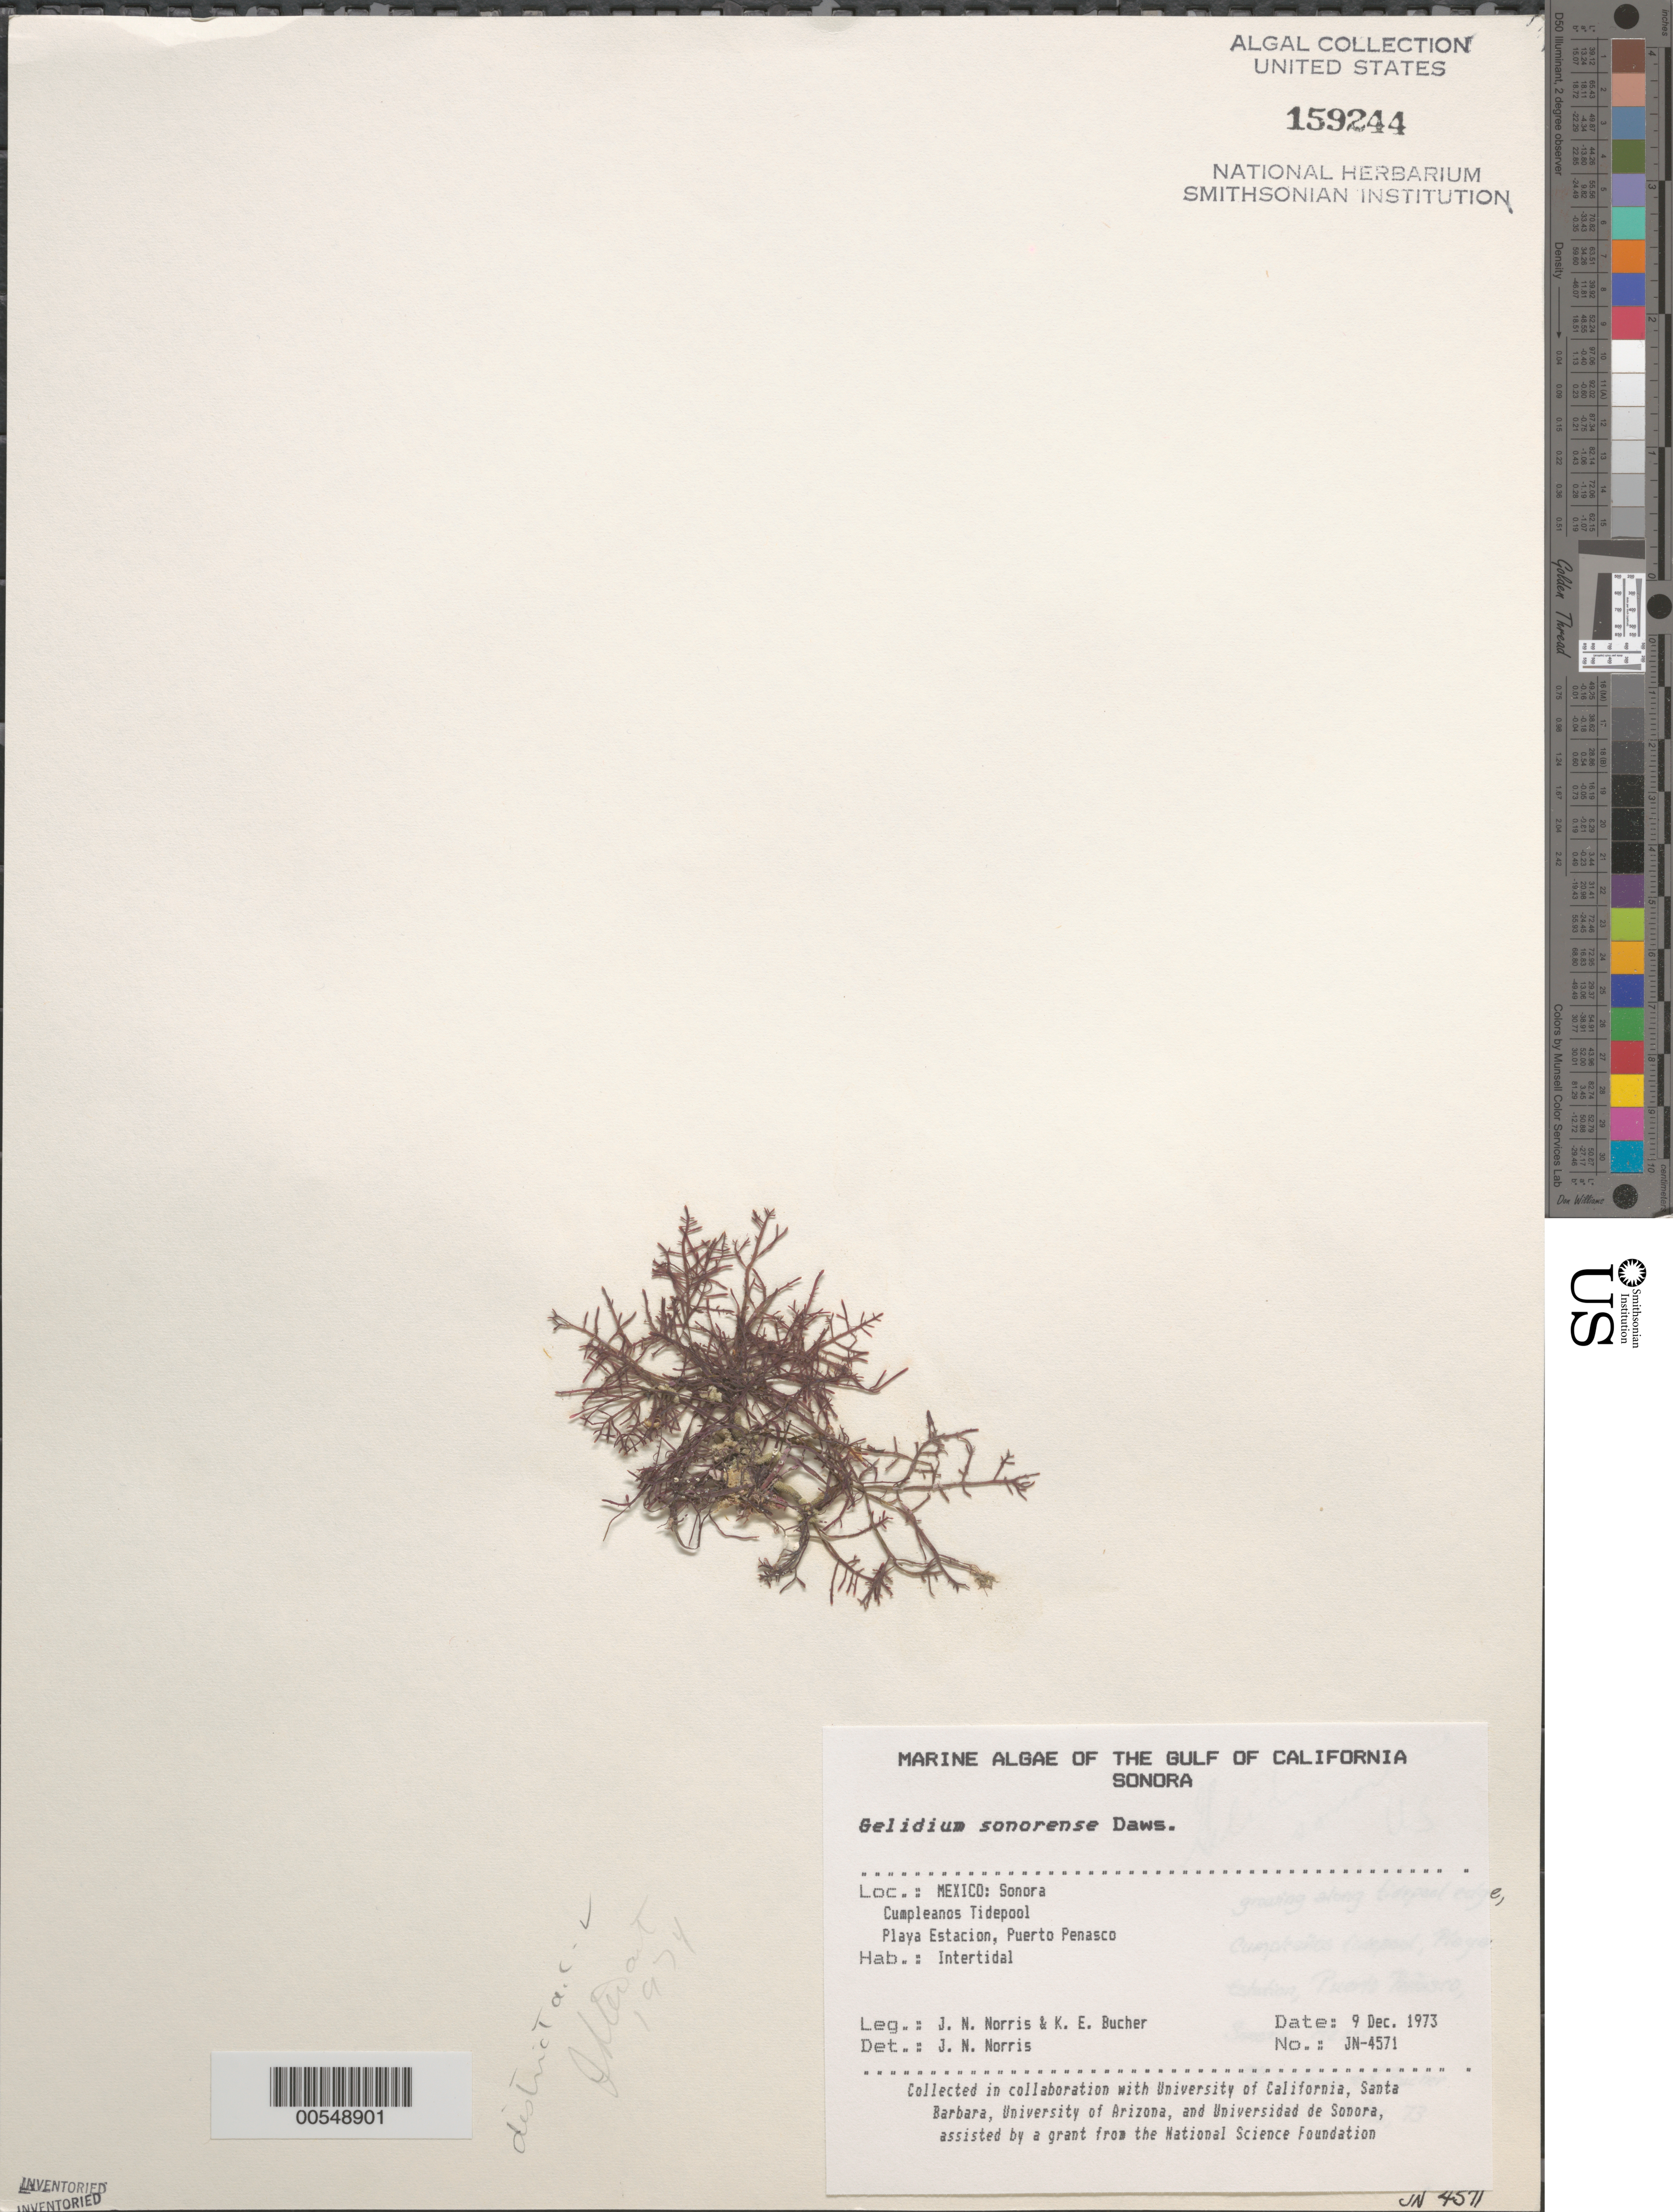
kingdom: Plantae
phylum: Rhodophyta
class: Florideophyceae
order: Gelidiales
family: Pterocladiaceae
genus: Pterocladia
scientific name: Pterocladia sonorense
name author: (E.Y. Dawson) J.G.Stewart & J.N. Norris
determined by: Algae name updating Project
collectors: J. N. Norris & K. E. Bucher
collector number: JN-4571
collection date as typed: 09 Dec 1973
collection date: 1973-12-09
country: Mexico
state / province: Sonora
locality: Playa Estacion, Puerto Penasco, Cumpleanos tide pool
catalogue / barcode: US 159244